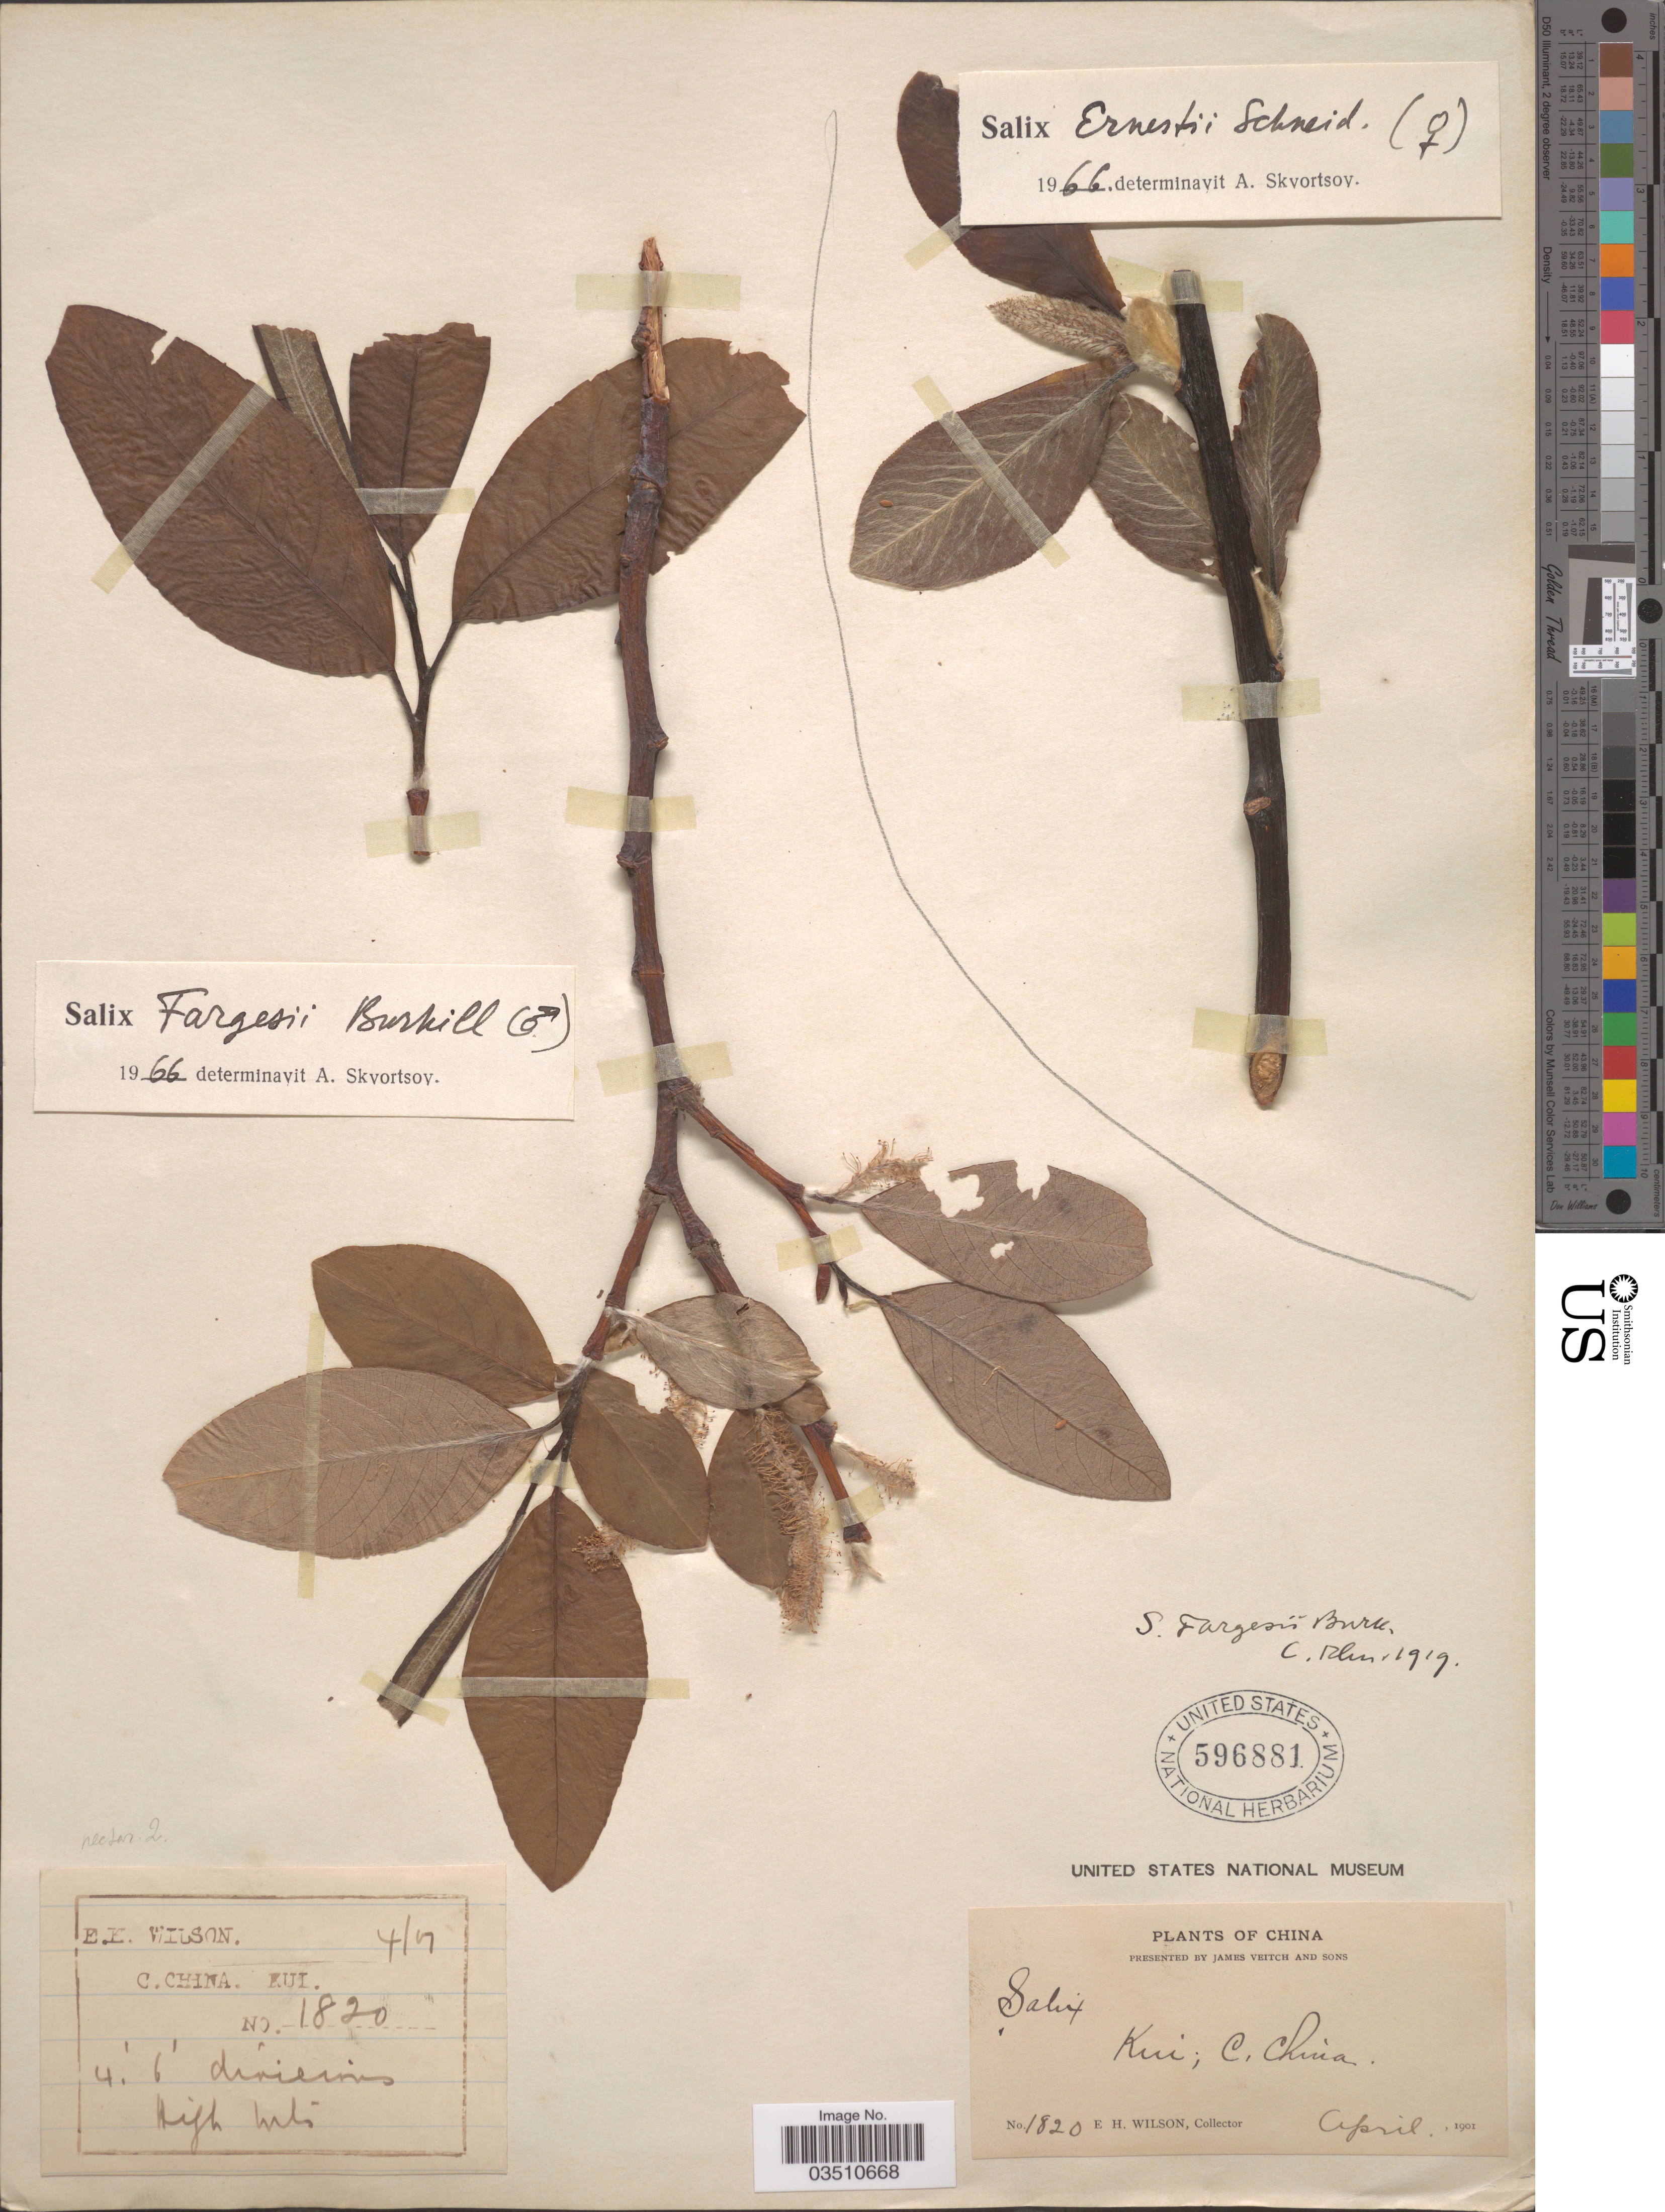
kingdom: Plantae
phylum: Tracheophyta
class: Magnoliopsida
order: Malpighiales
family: Salicaceae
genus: Salix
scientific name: Salix fargesii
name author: Burkill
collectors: E. Wilson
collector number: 1820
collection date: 1901-04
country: China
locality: Kui; C. China.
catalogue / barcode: US 596881